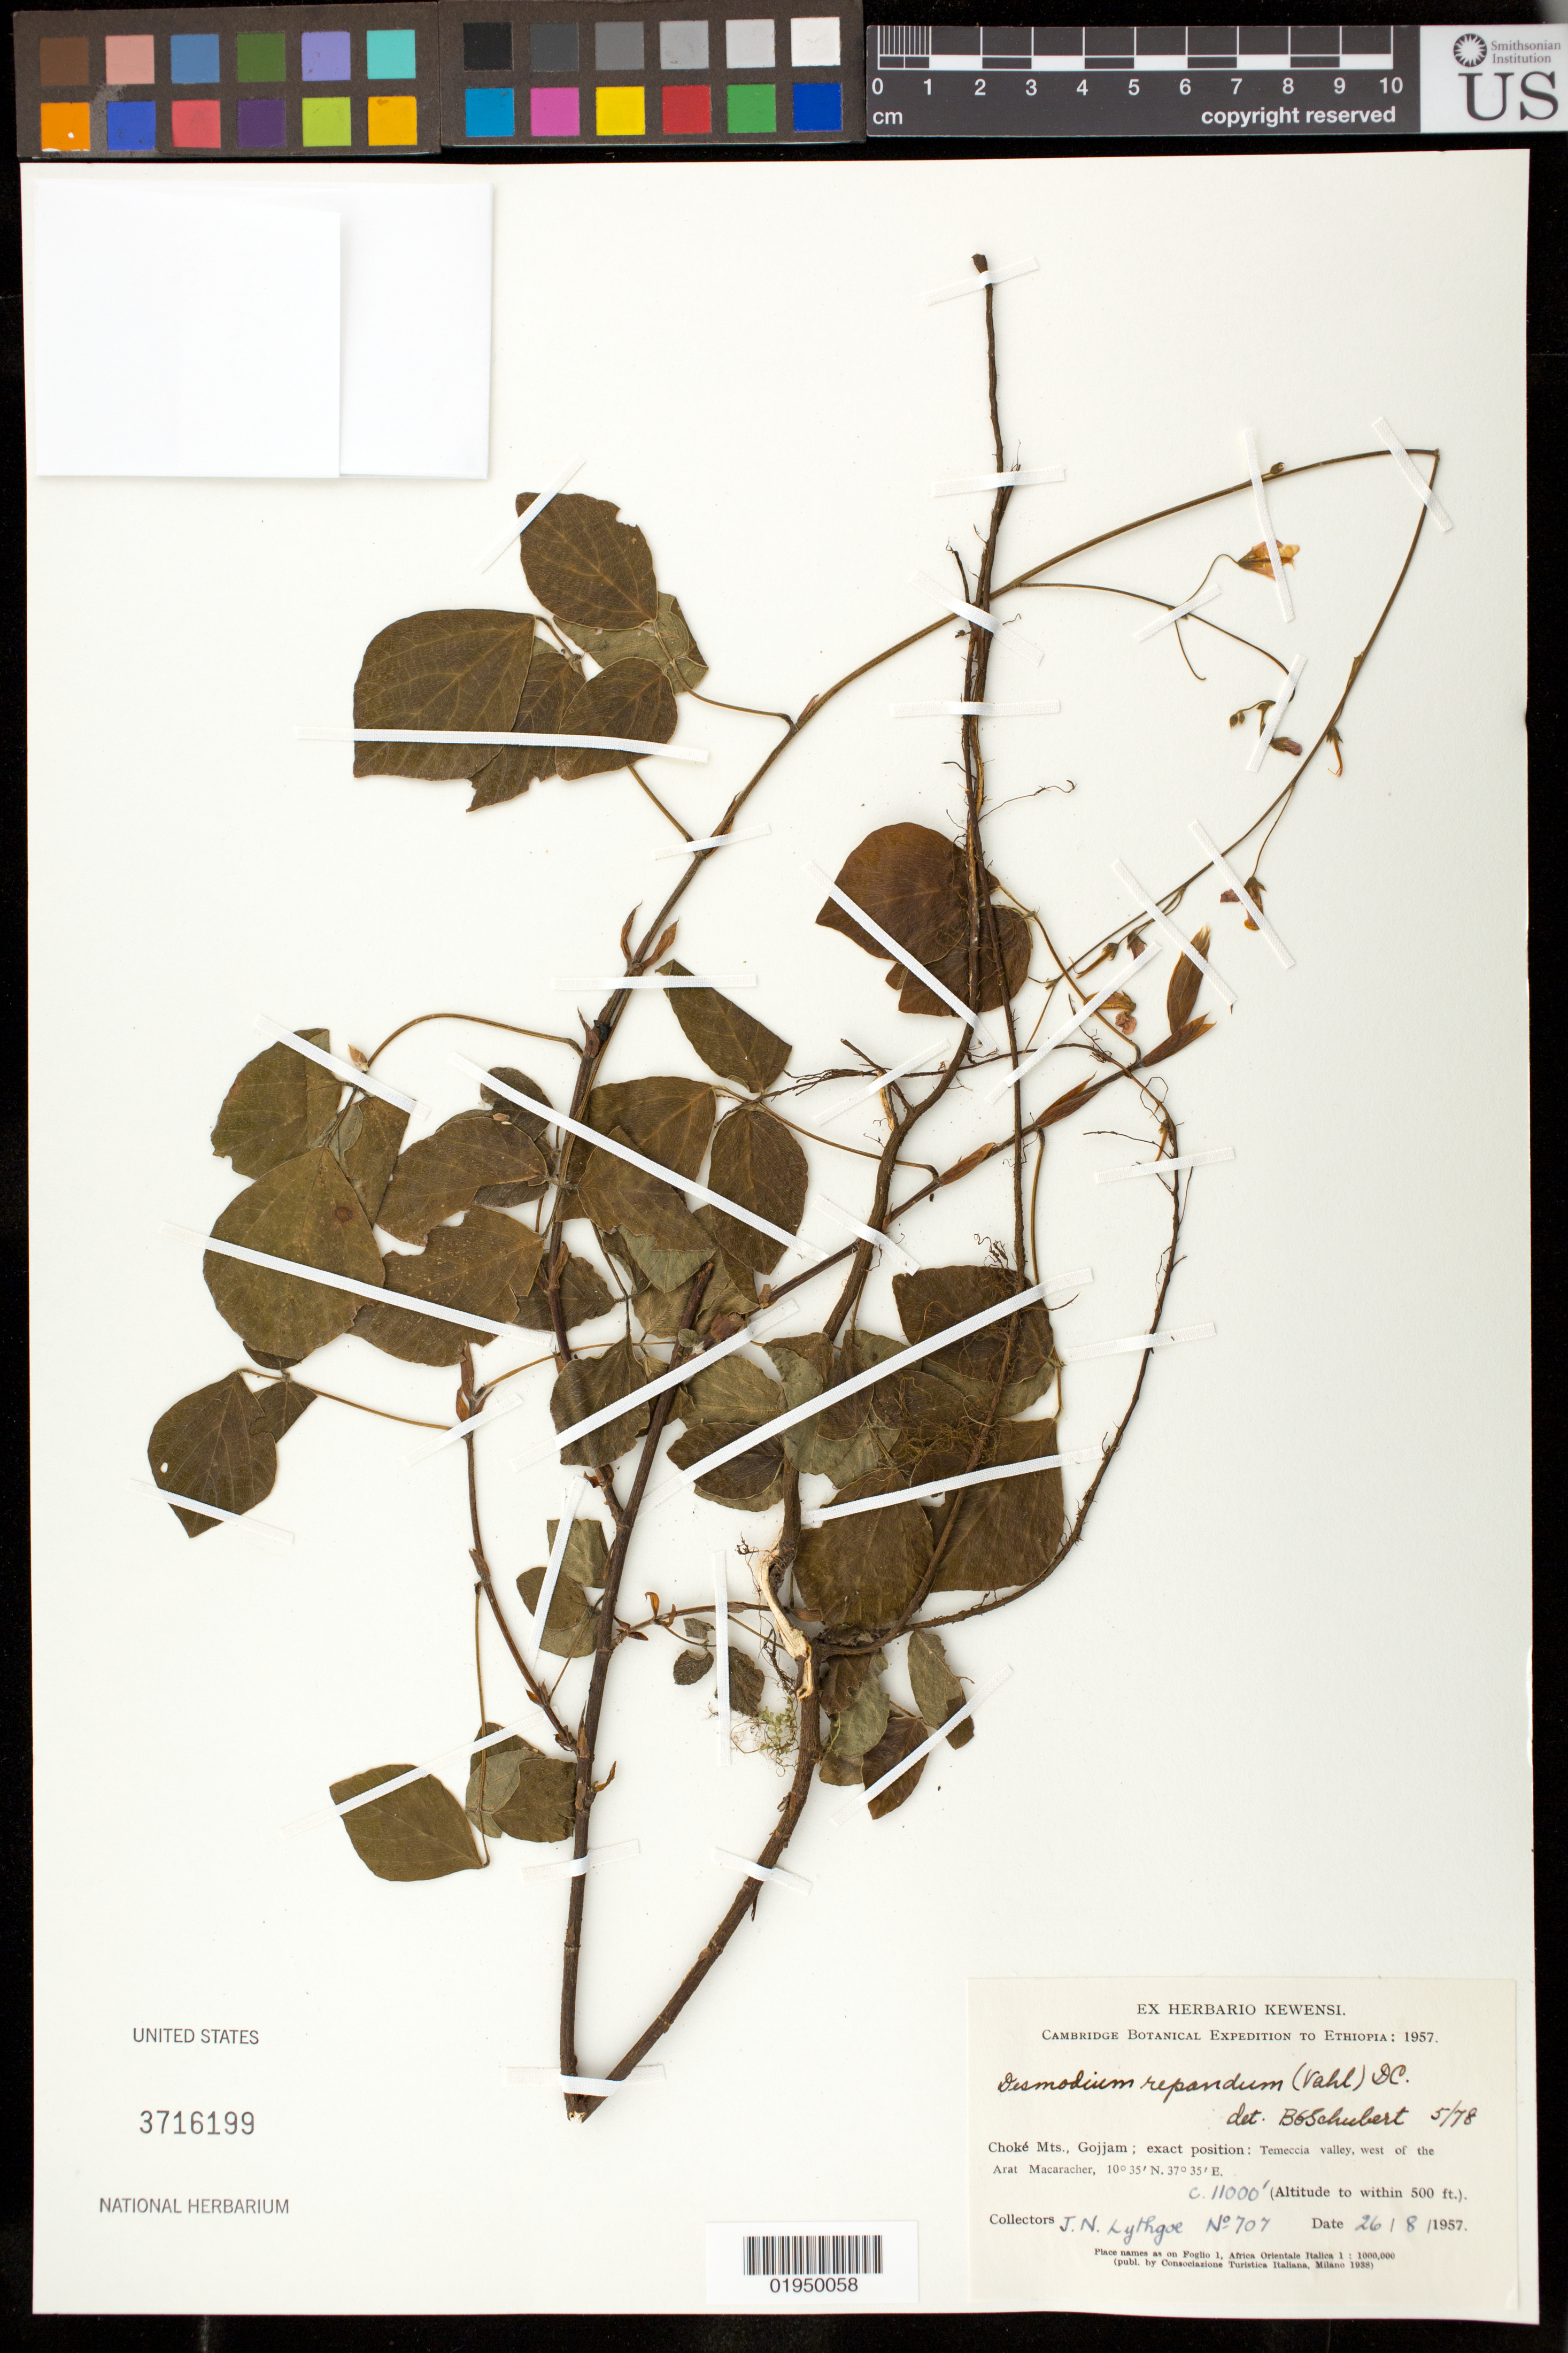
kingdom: Plantae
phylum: Tracheophyta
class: Magnoliopsida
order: Fabales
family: Fabaceae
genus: Hylodesmum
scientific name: Hylodesmum repandum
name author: (Vahl) H. Ohashi & R.R. Mill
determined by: Strong, Mark T., (BOT), Smithsonian Institution - National Museum of Natural History (UNITED STATES)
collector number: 707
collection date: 1957-08-26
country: Ethiopia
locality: Choke Mts., Gojjam; exact position: Temeccia valley, west of the Arat Macaracher.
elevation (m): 3353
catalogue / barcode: US 3716199